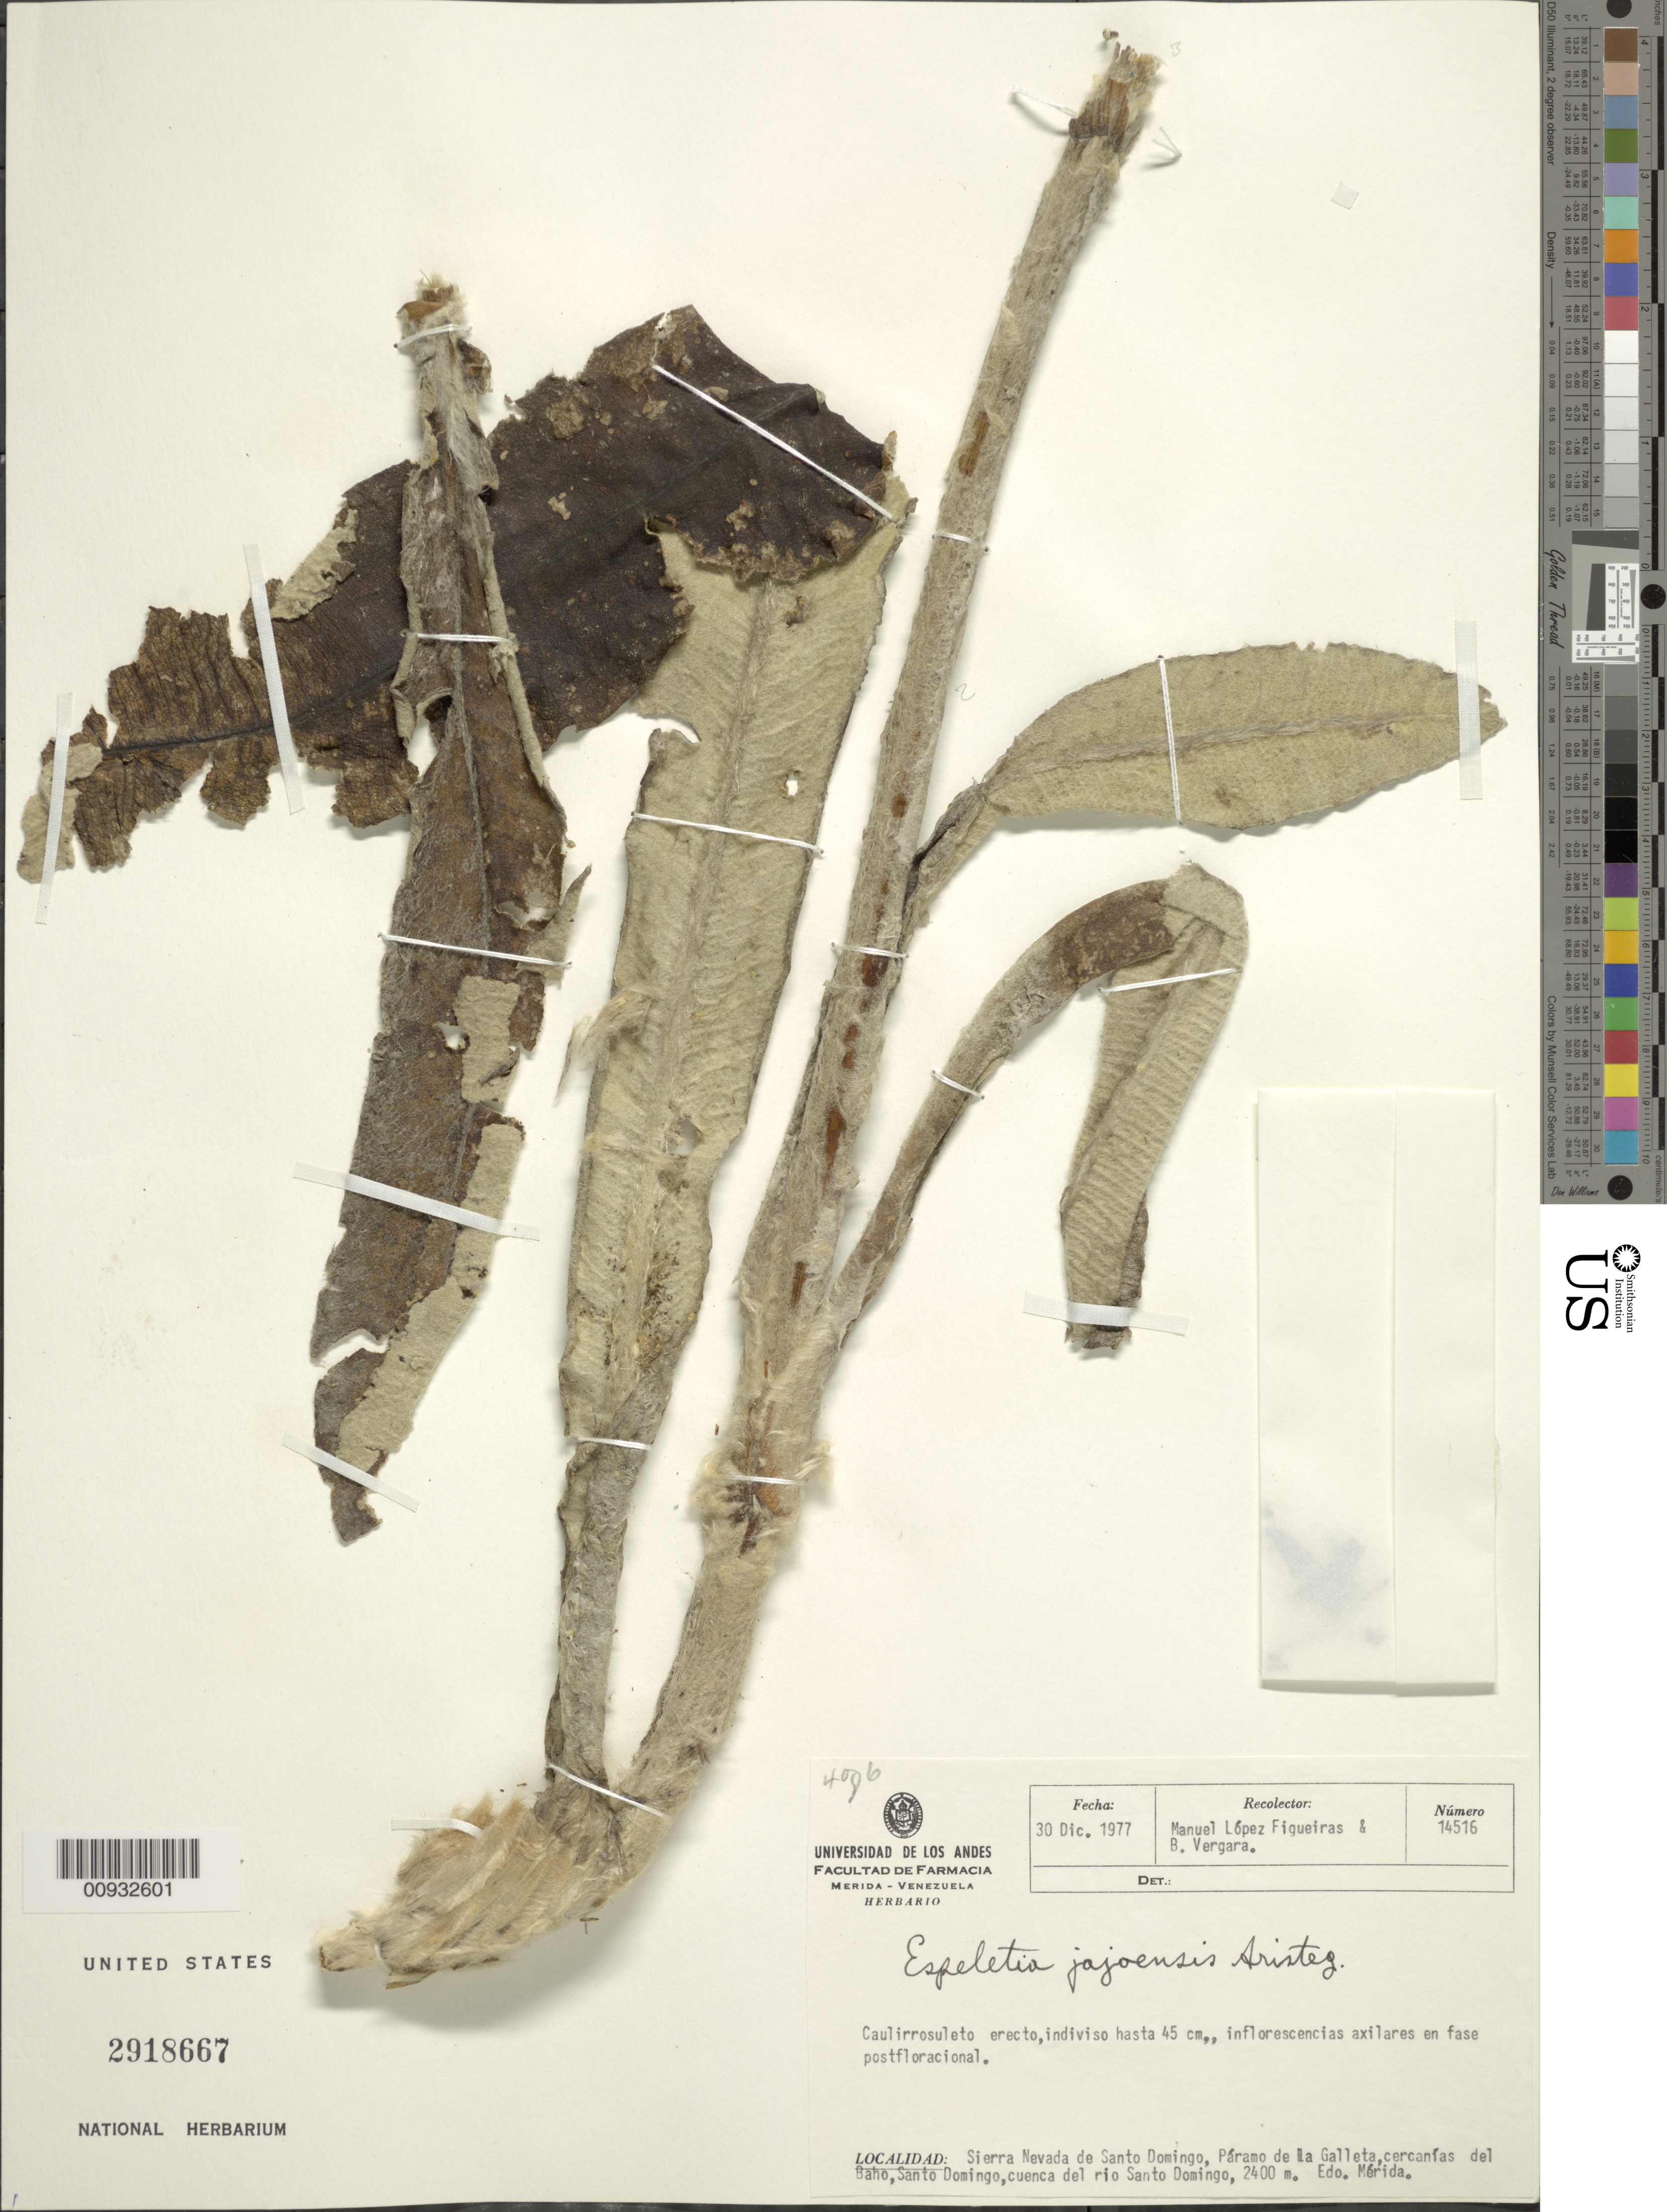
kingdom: Plantae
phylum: Tracheophyta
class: Magnoliopsida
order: Asterales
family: Asteraceae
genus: Espeletia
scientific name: Espeletia jajoensis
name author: Aristeg.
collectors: M. López Figueiras & B. Vergara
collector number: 14516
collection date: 1977-12-30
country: Venezuela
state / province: Mérida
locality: Sierra Nevada de Santo Domingo, Paramo de La Galleta, cercania del Baho, Santo Domingo, cuenca del rio de Santo Domingo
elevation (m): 2400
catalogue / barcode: US 2918667